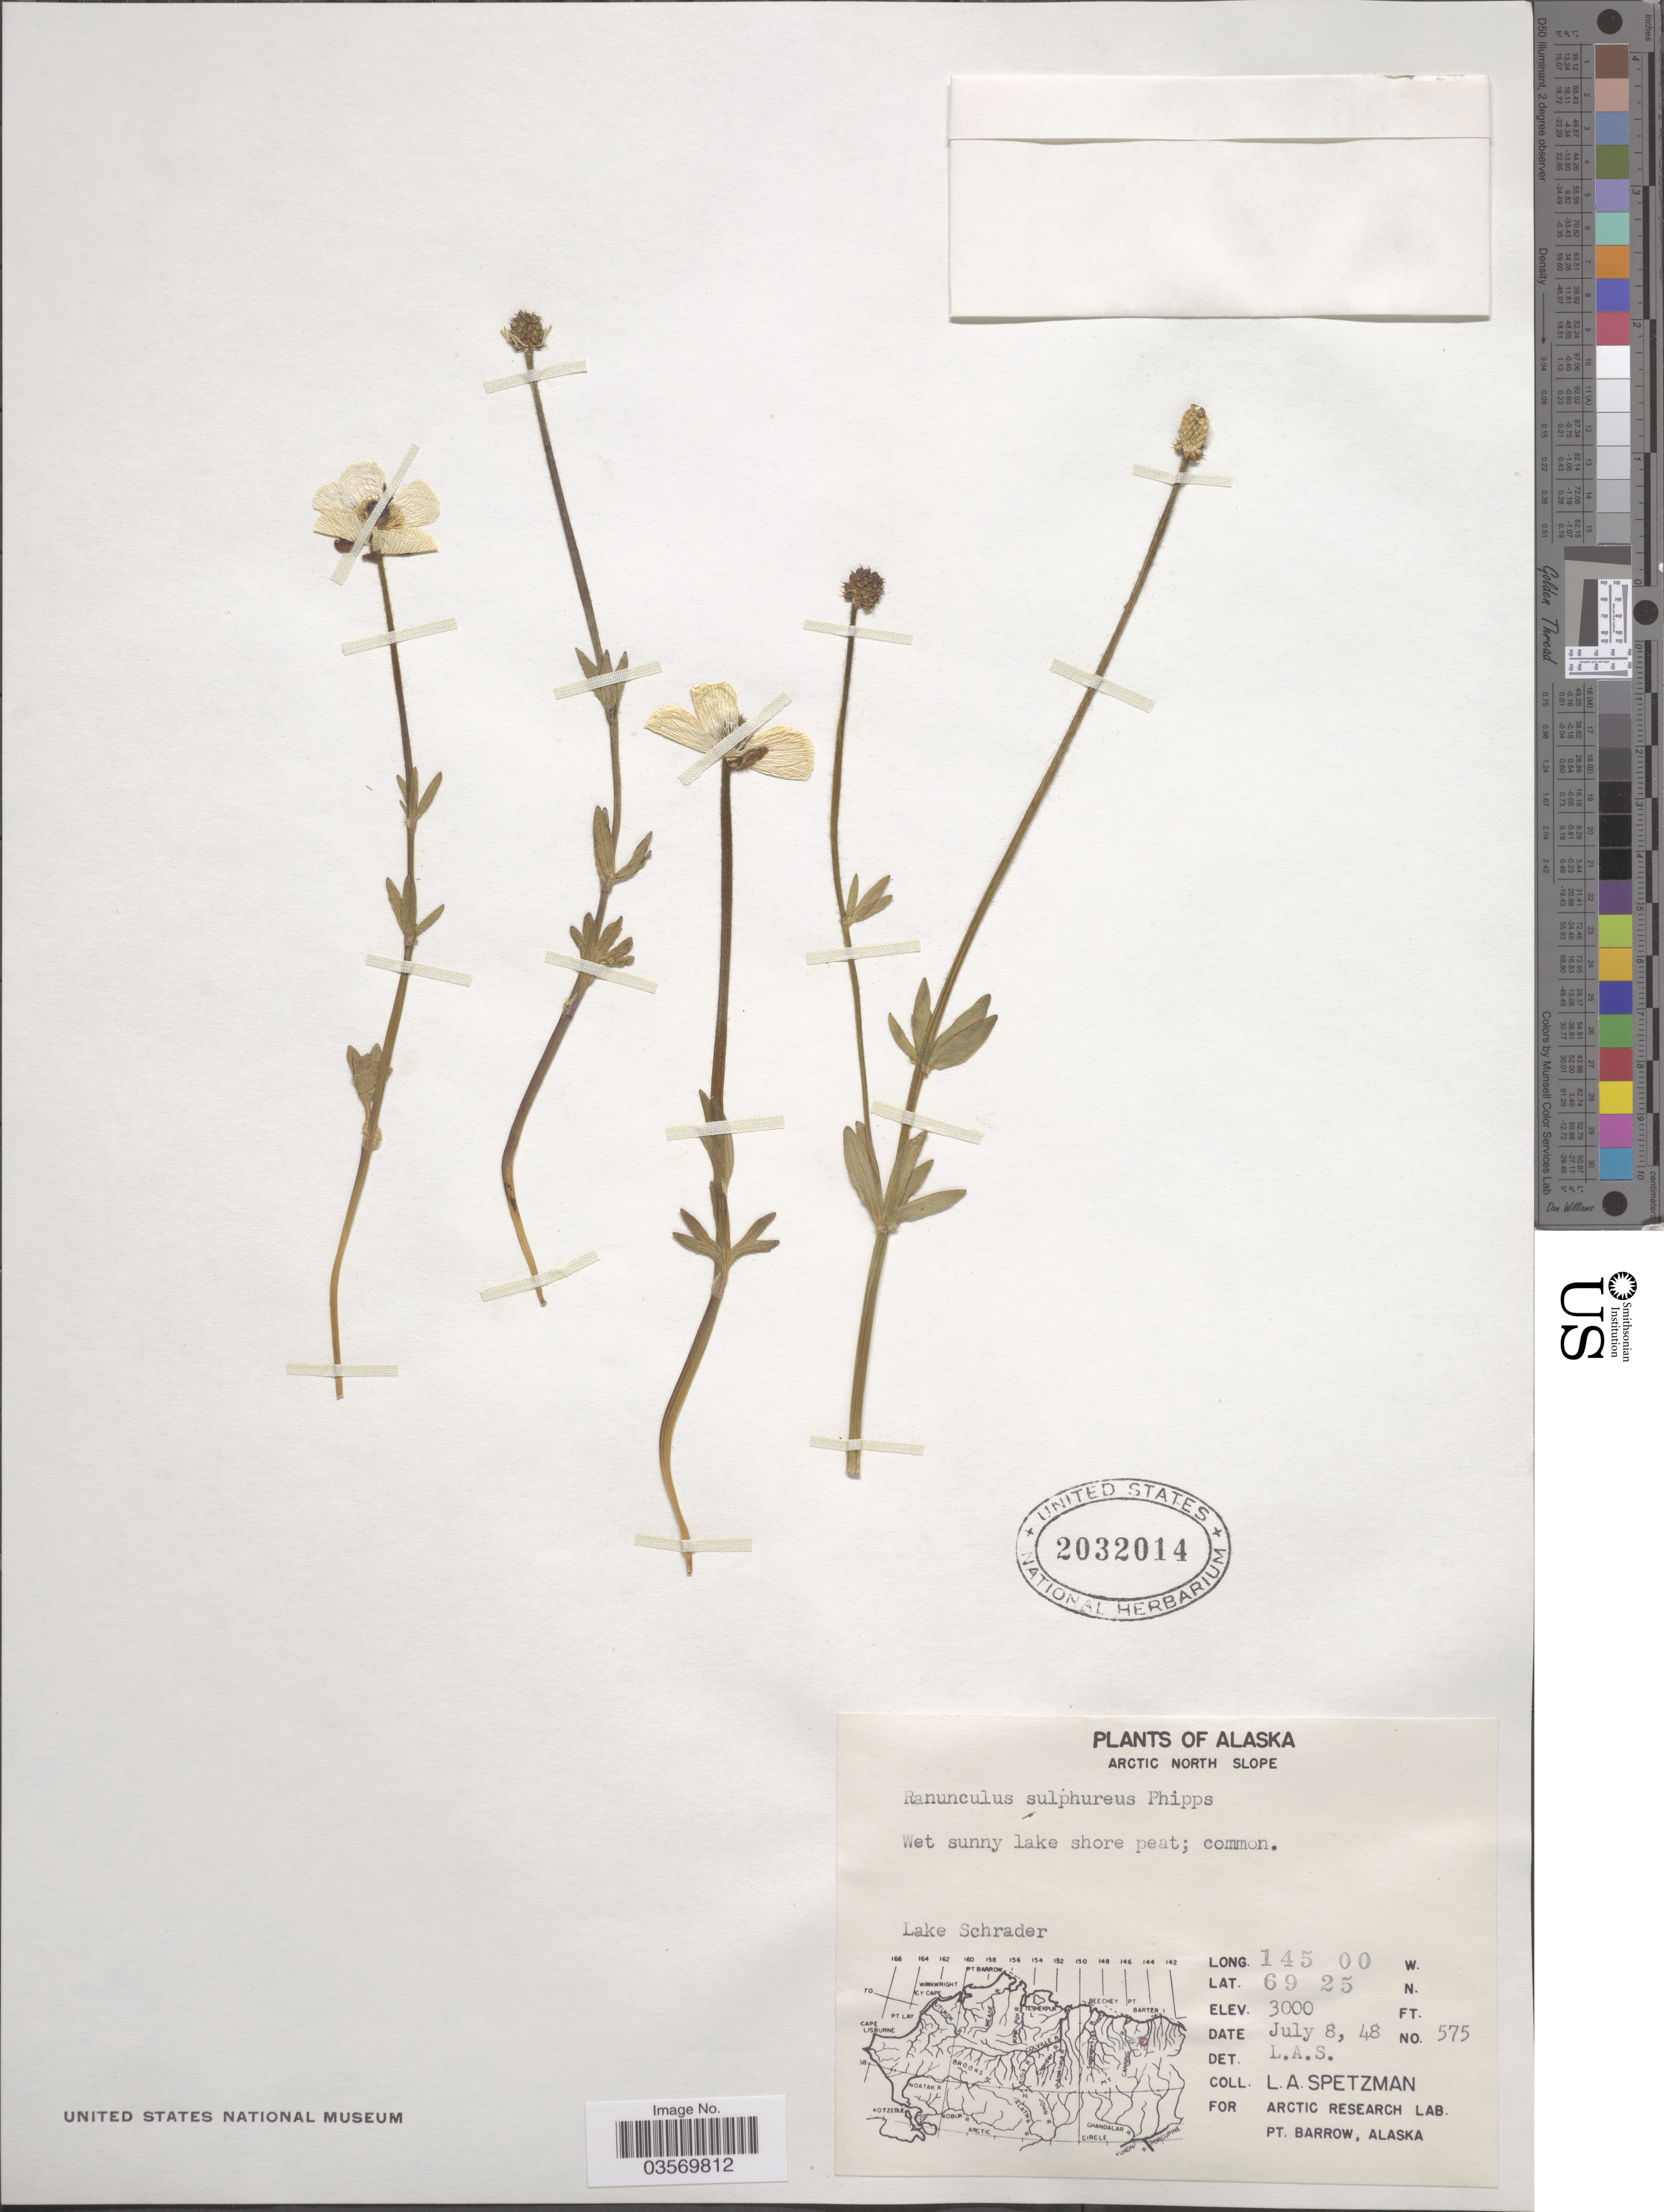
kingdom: Plantae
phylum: Tracheophyta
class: Magnoliopsida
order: Ranunculales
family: Ranunculaceae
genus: Ranunculus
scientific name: Ranunculus sulphureus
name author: Sol.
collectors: L. Spetzman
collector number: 575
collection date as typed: Transcribed d/m/y: 8/7/48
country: United States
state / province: Alaska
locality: Arctic North Slope. Lake Schrader.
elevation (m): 914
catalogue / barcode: US 2032014